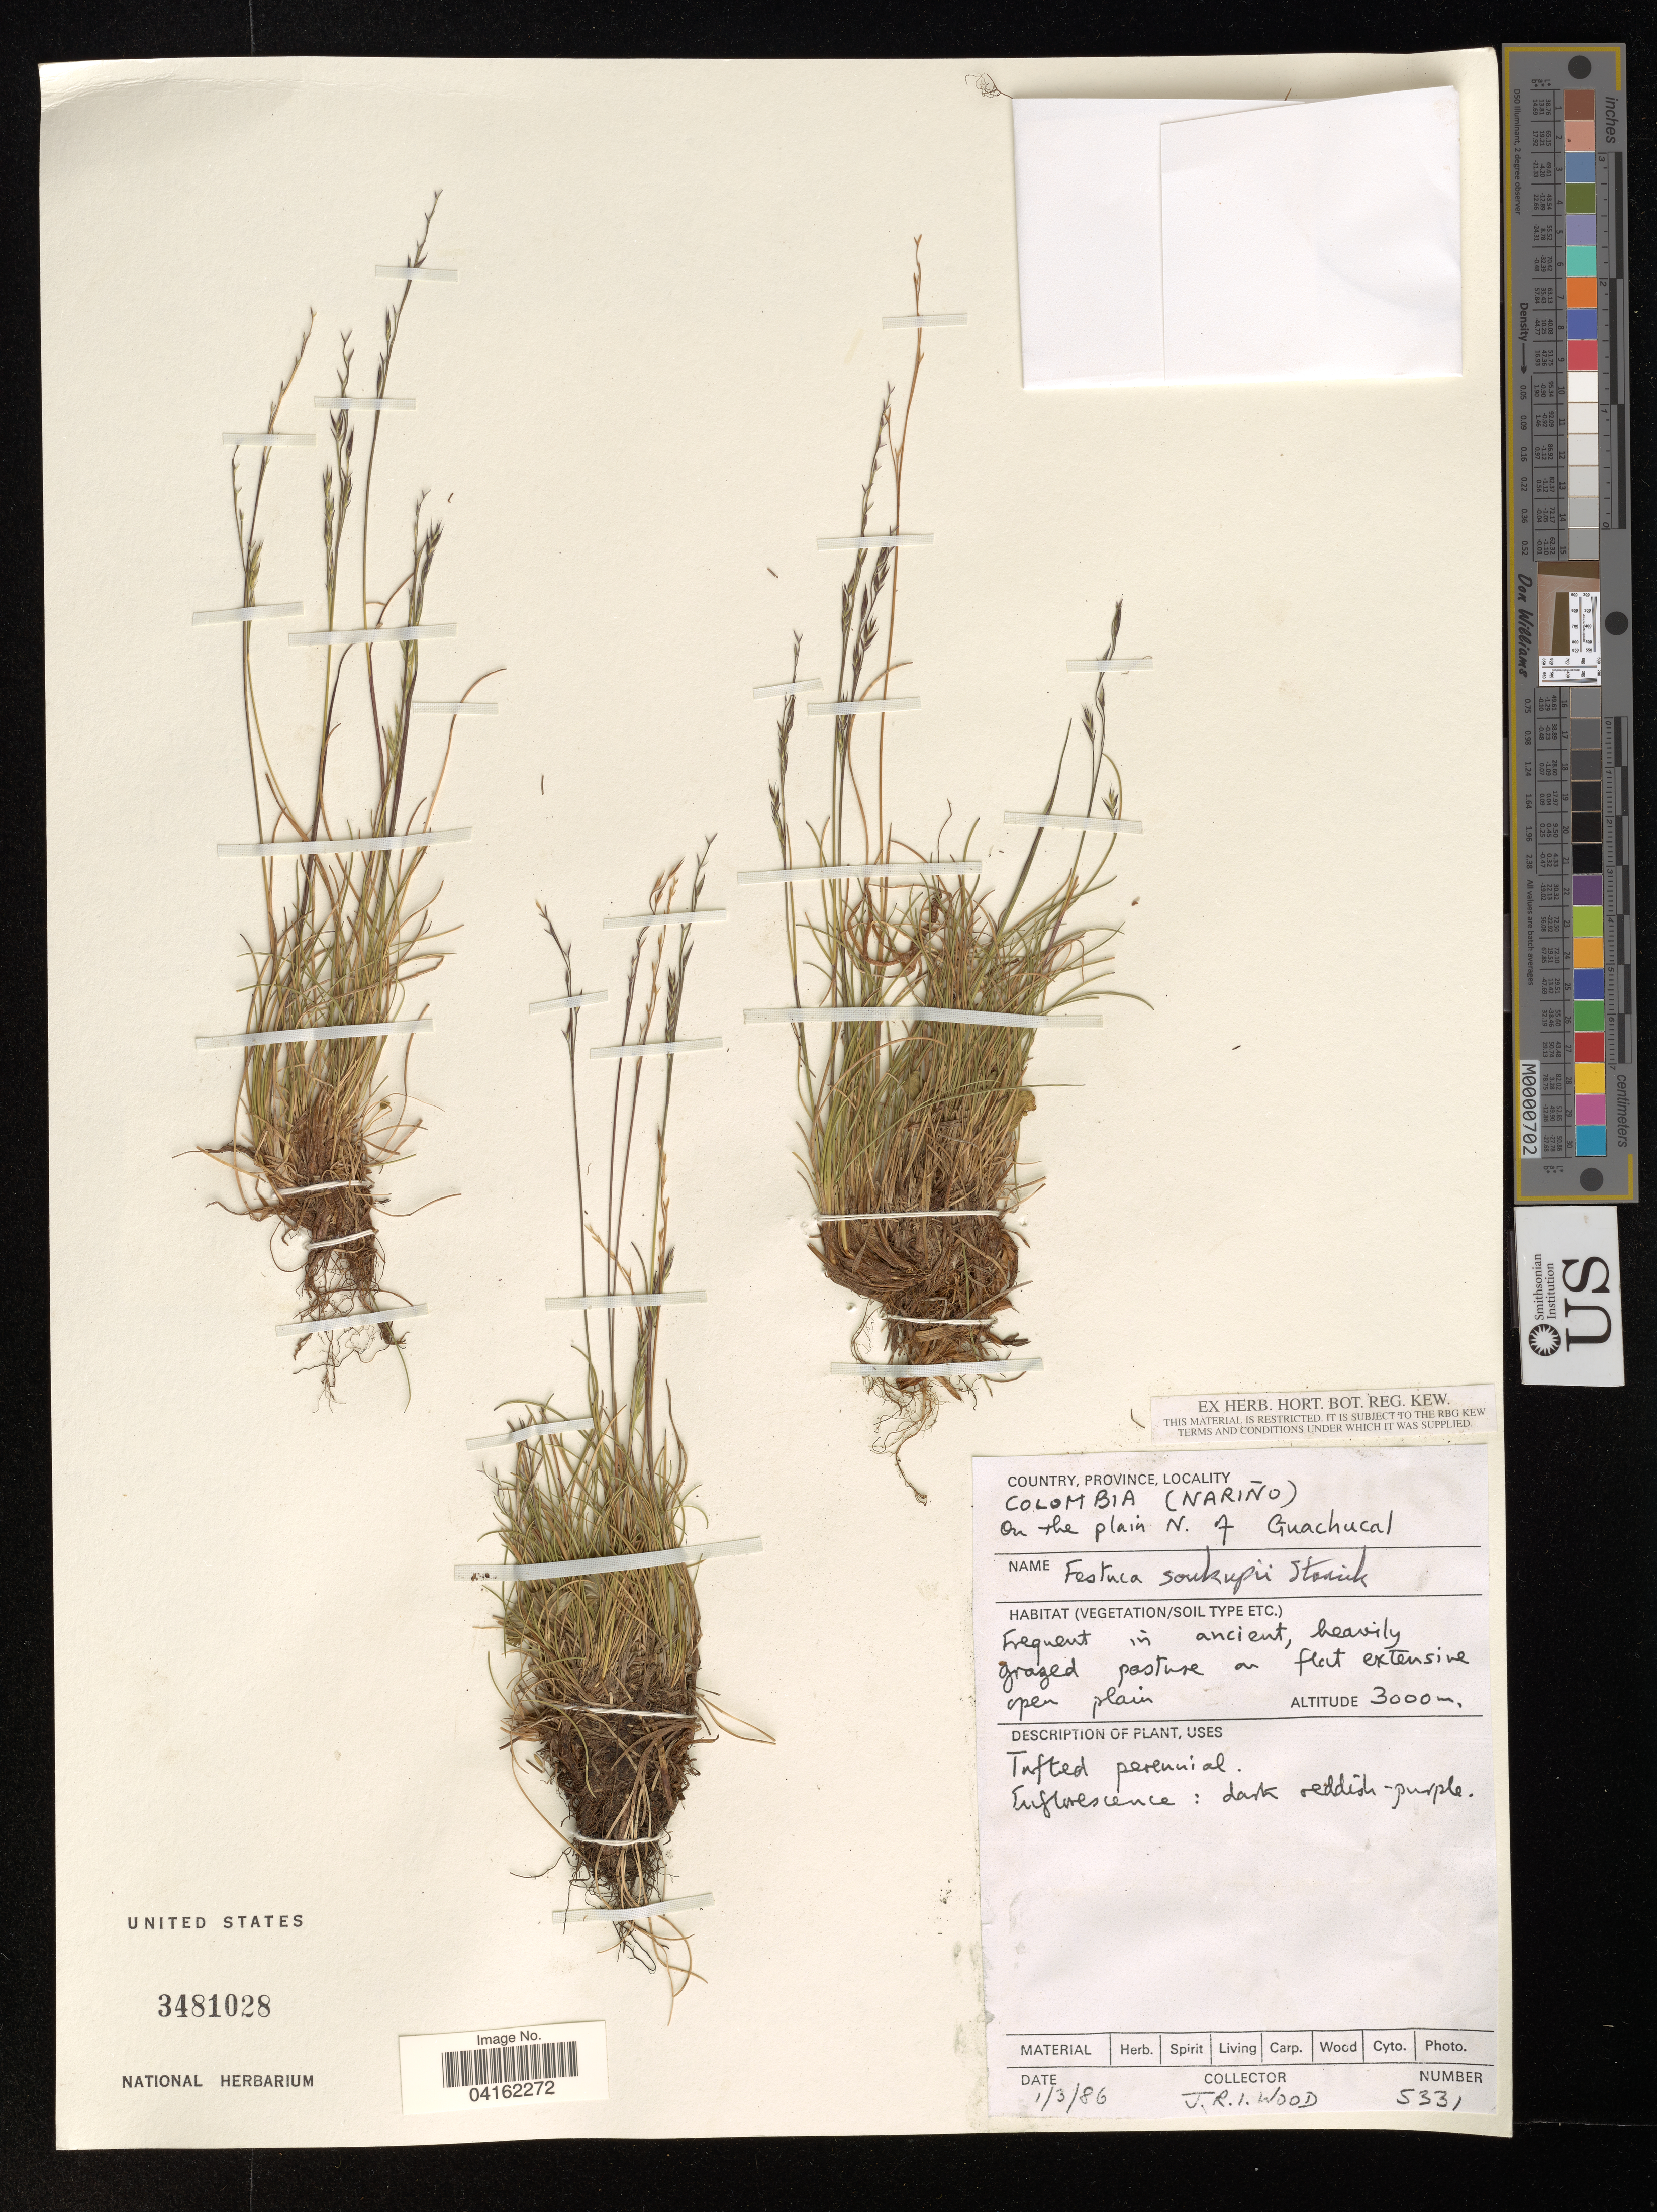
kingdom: Plantae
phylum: Tracheophyta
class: Liliopsida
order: Poales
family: Poaceae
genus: Festuca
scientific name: Festuca soukupii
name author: Stancik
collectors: J. R. I. Wood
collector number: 5331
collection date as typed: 1 3 86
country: Colombia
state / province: Nariño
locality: On the plain N. of Guachucal.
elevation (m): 3000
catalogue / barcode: US 3481028